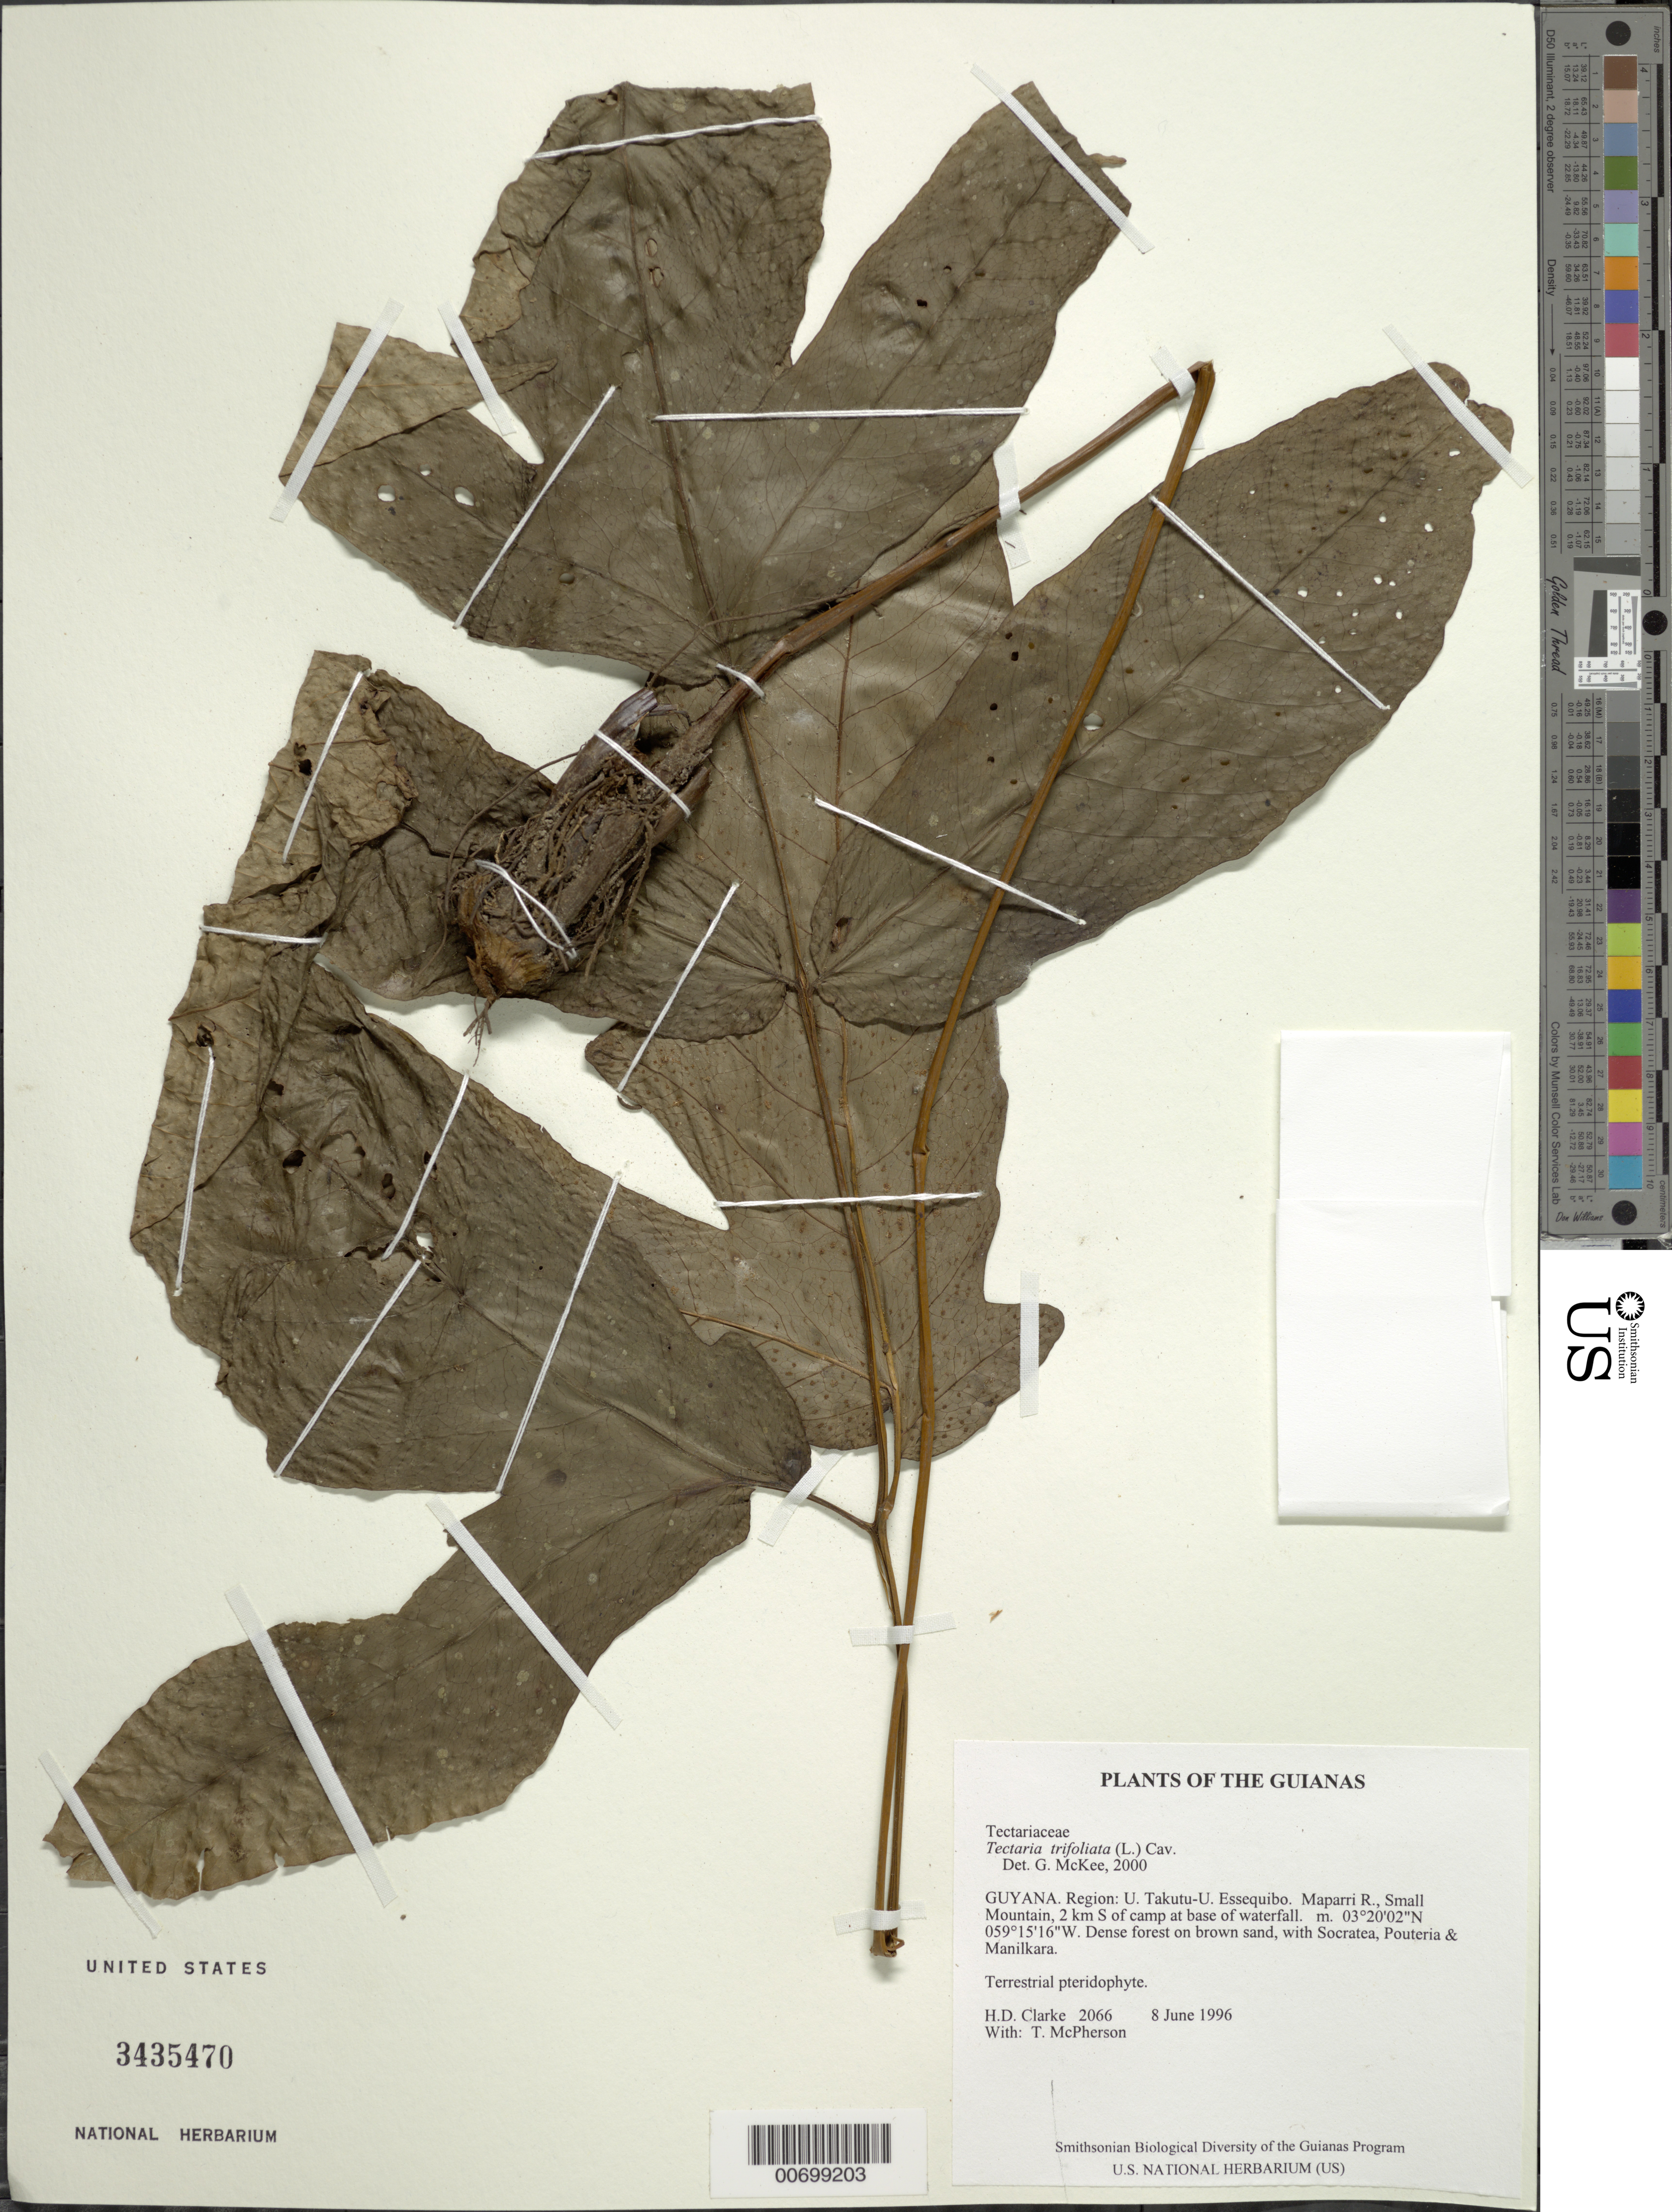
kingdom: Plantae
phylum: Tracheophyta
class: Polypodiopsida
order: Polypodiales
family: Tectariaceae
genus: Tectaria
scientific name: Tectaria trifoliata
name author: (L.) Cav.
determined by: McKee, G. S., (US), NMNH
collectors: H. D. Clarke & T. McPherson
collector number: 2066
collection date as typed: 8 June 1996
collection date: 1996-06-08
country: Guyana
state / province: U. Takutu-U. Essequibo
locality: Maparri R., Small Mountain, 2 km S of camp at base of waterfall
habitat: Dense forest on brown sand, with Socratea, Pouteria & Manilkara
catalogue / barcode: US 3435470